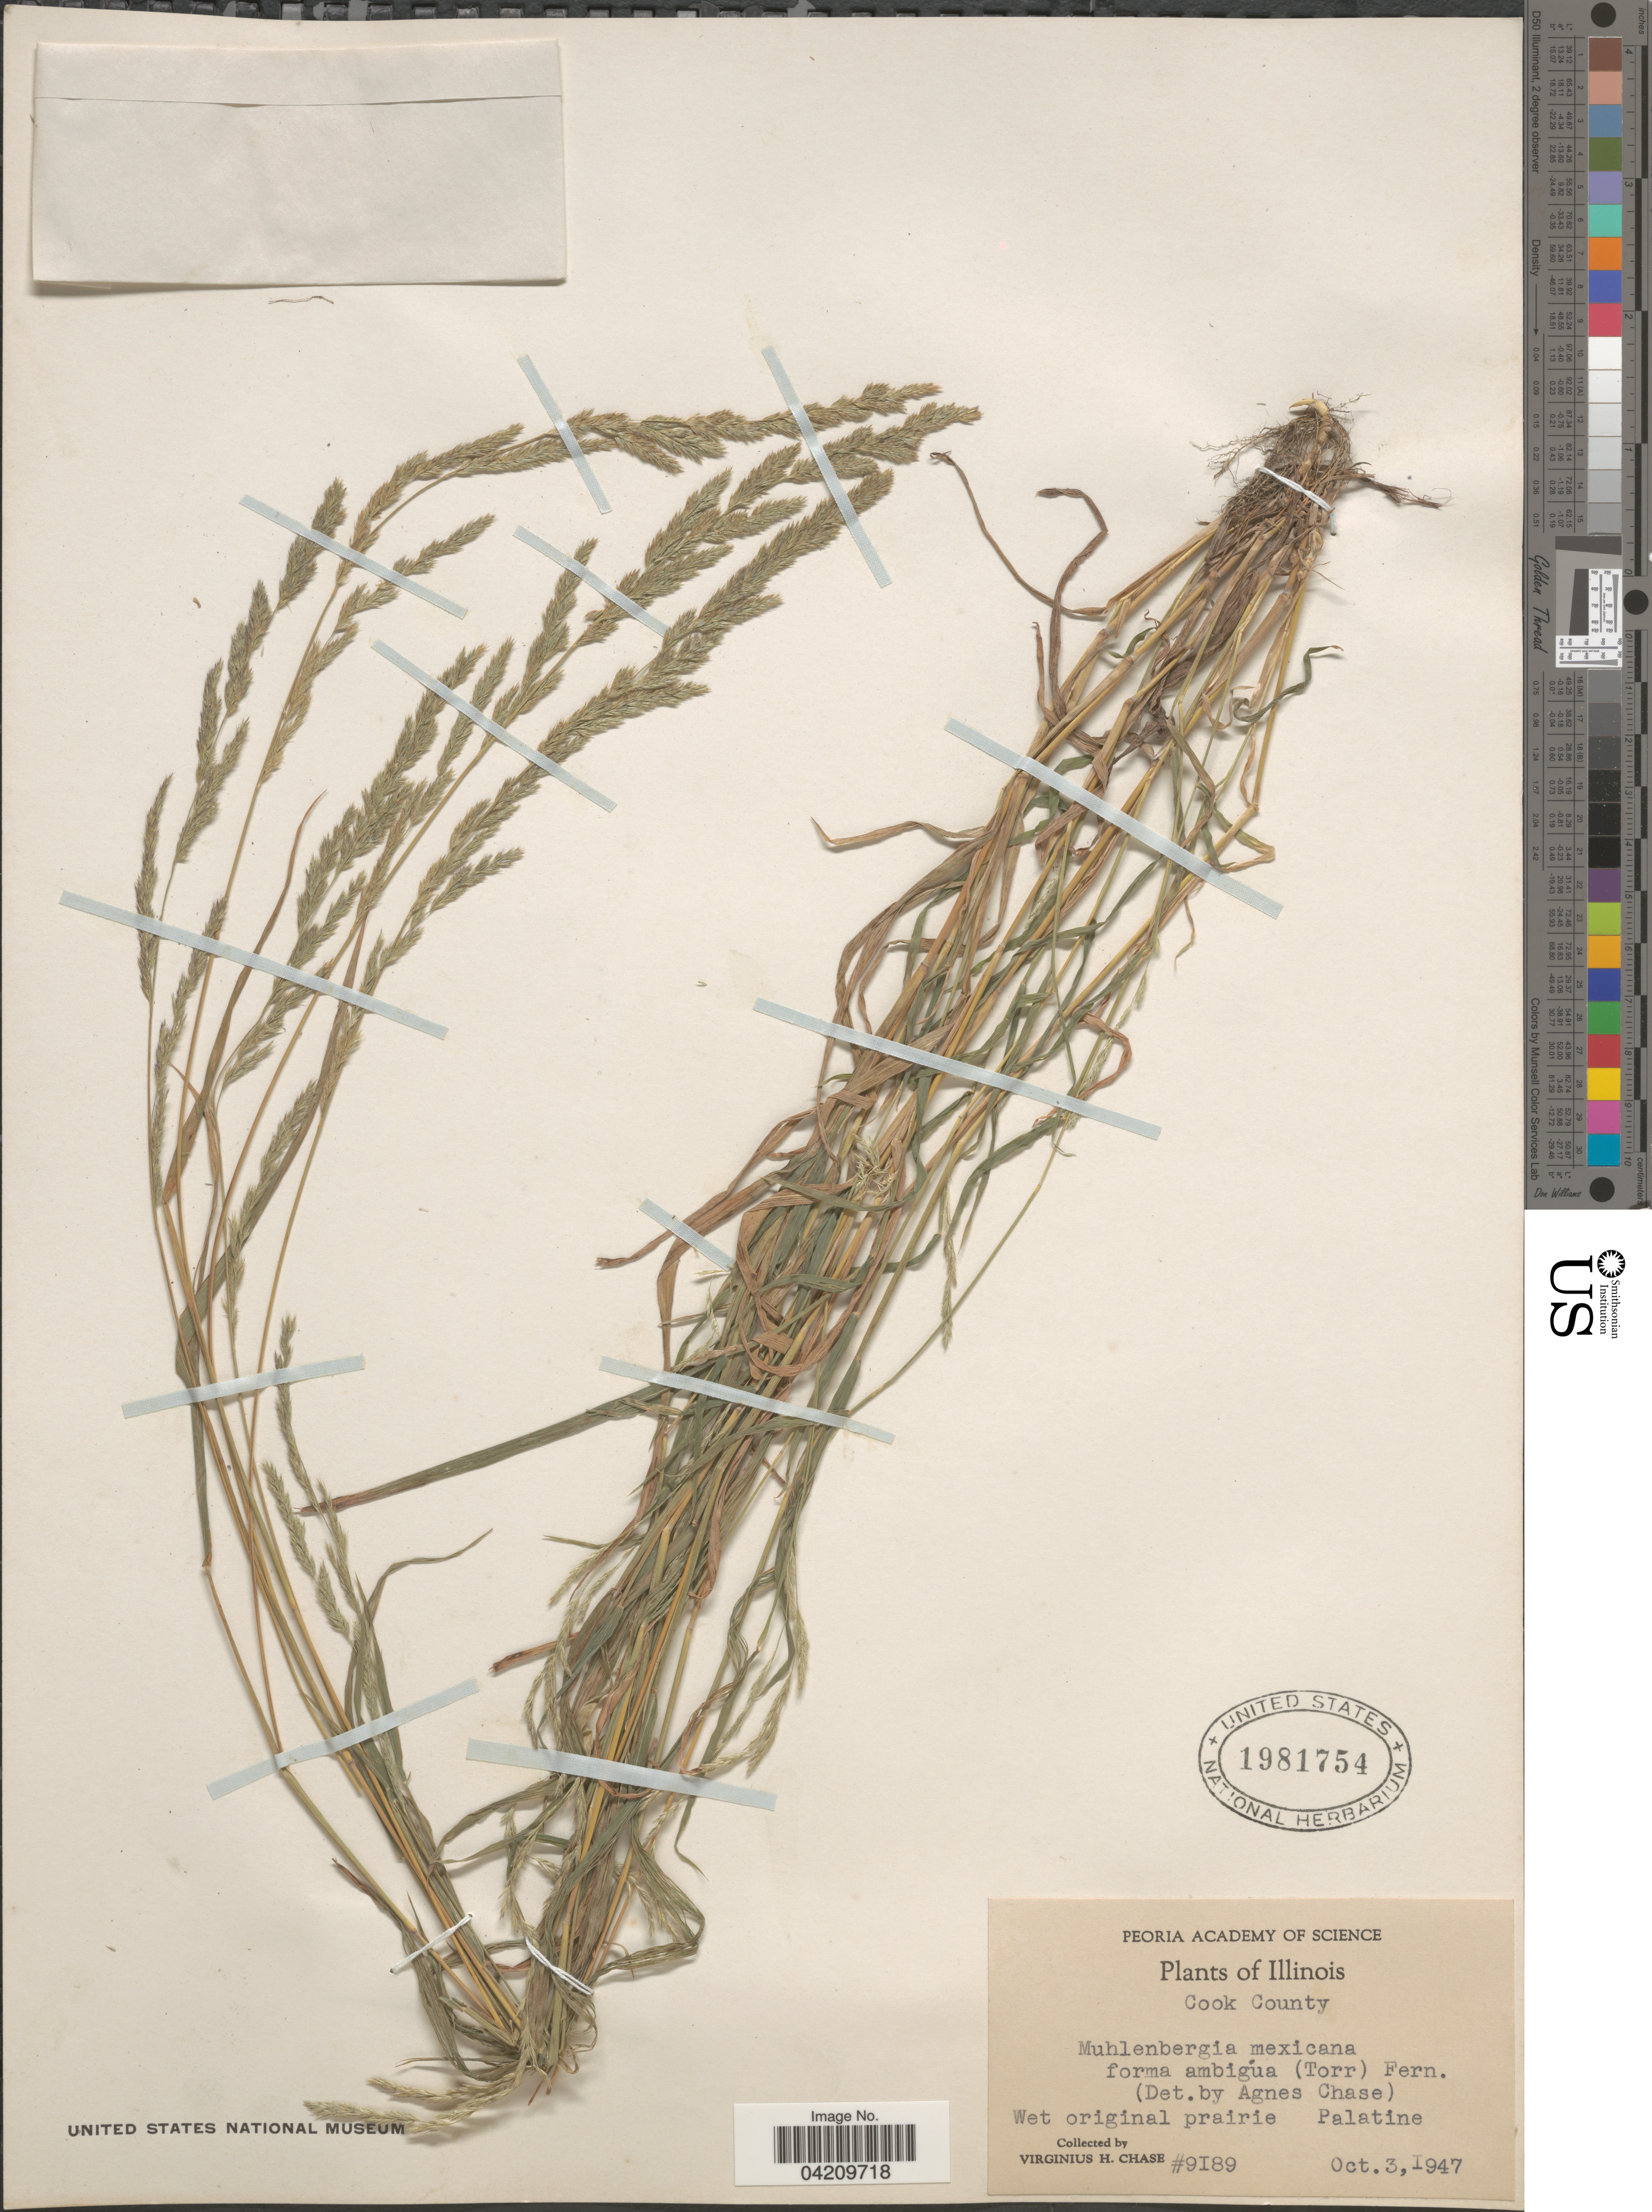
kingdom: Plantae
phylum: Tracheophyta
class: Liliopsida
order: Poales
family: Poaceae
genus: Muhlenbergia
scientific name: Muhlenbergia mexicana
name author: (L.) Trin.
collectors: V. H. Chase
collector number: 9189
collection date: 1947-10-03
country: United States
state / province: Illinois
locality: Cook County. Palatine.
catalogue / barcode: US 1981754